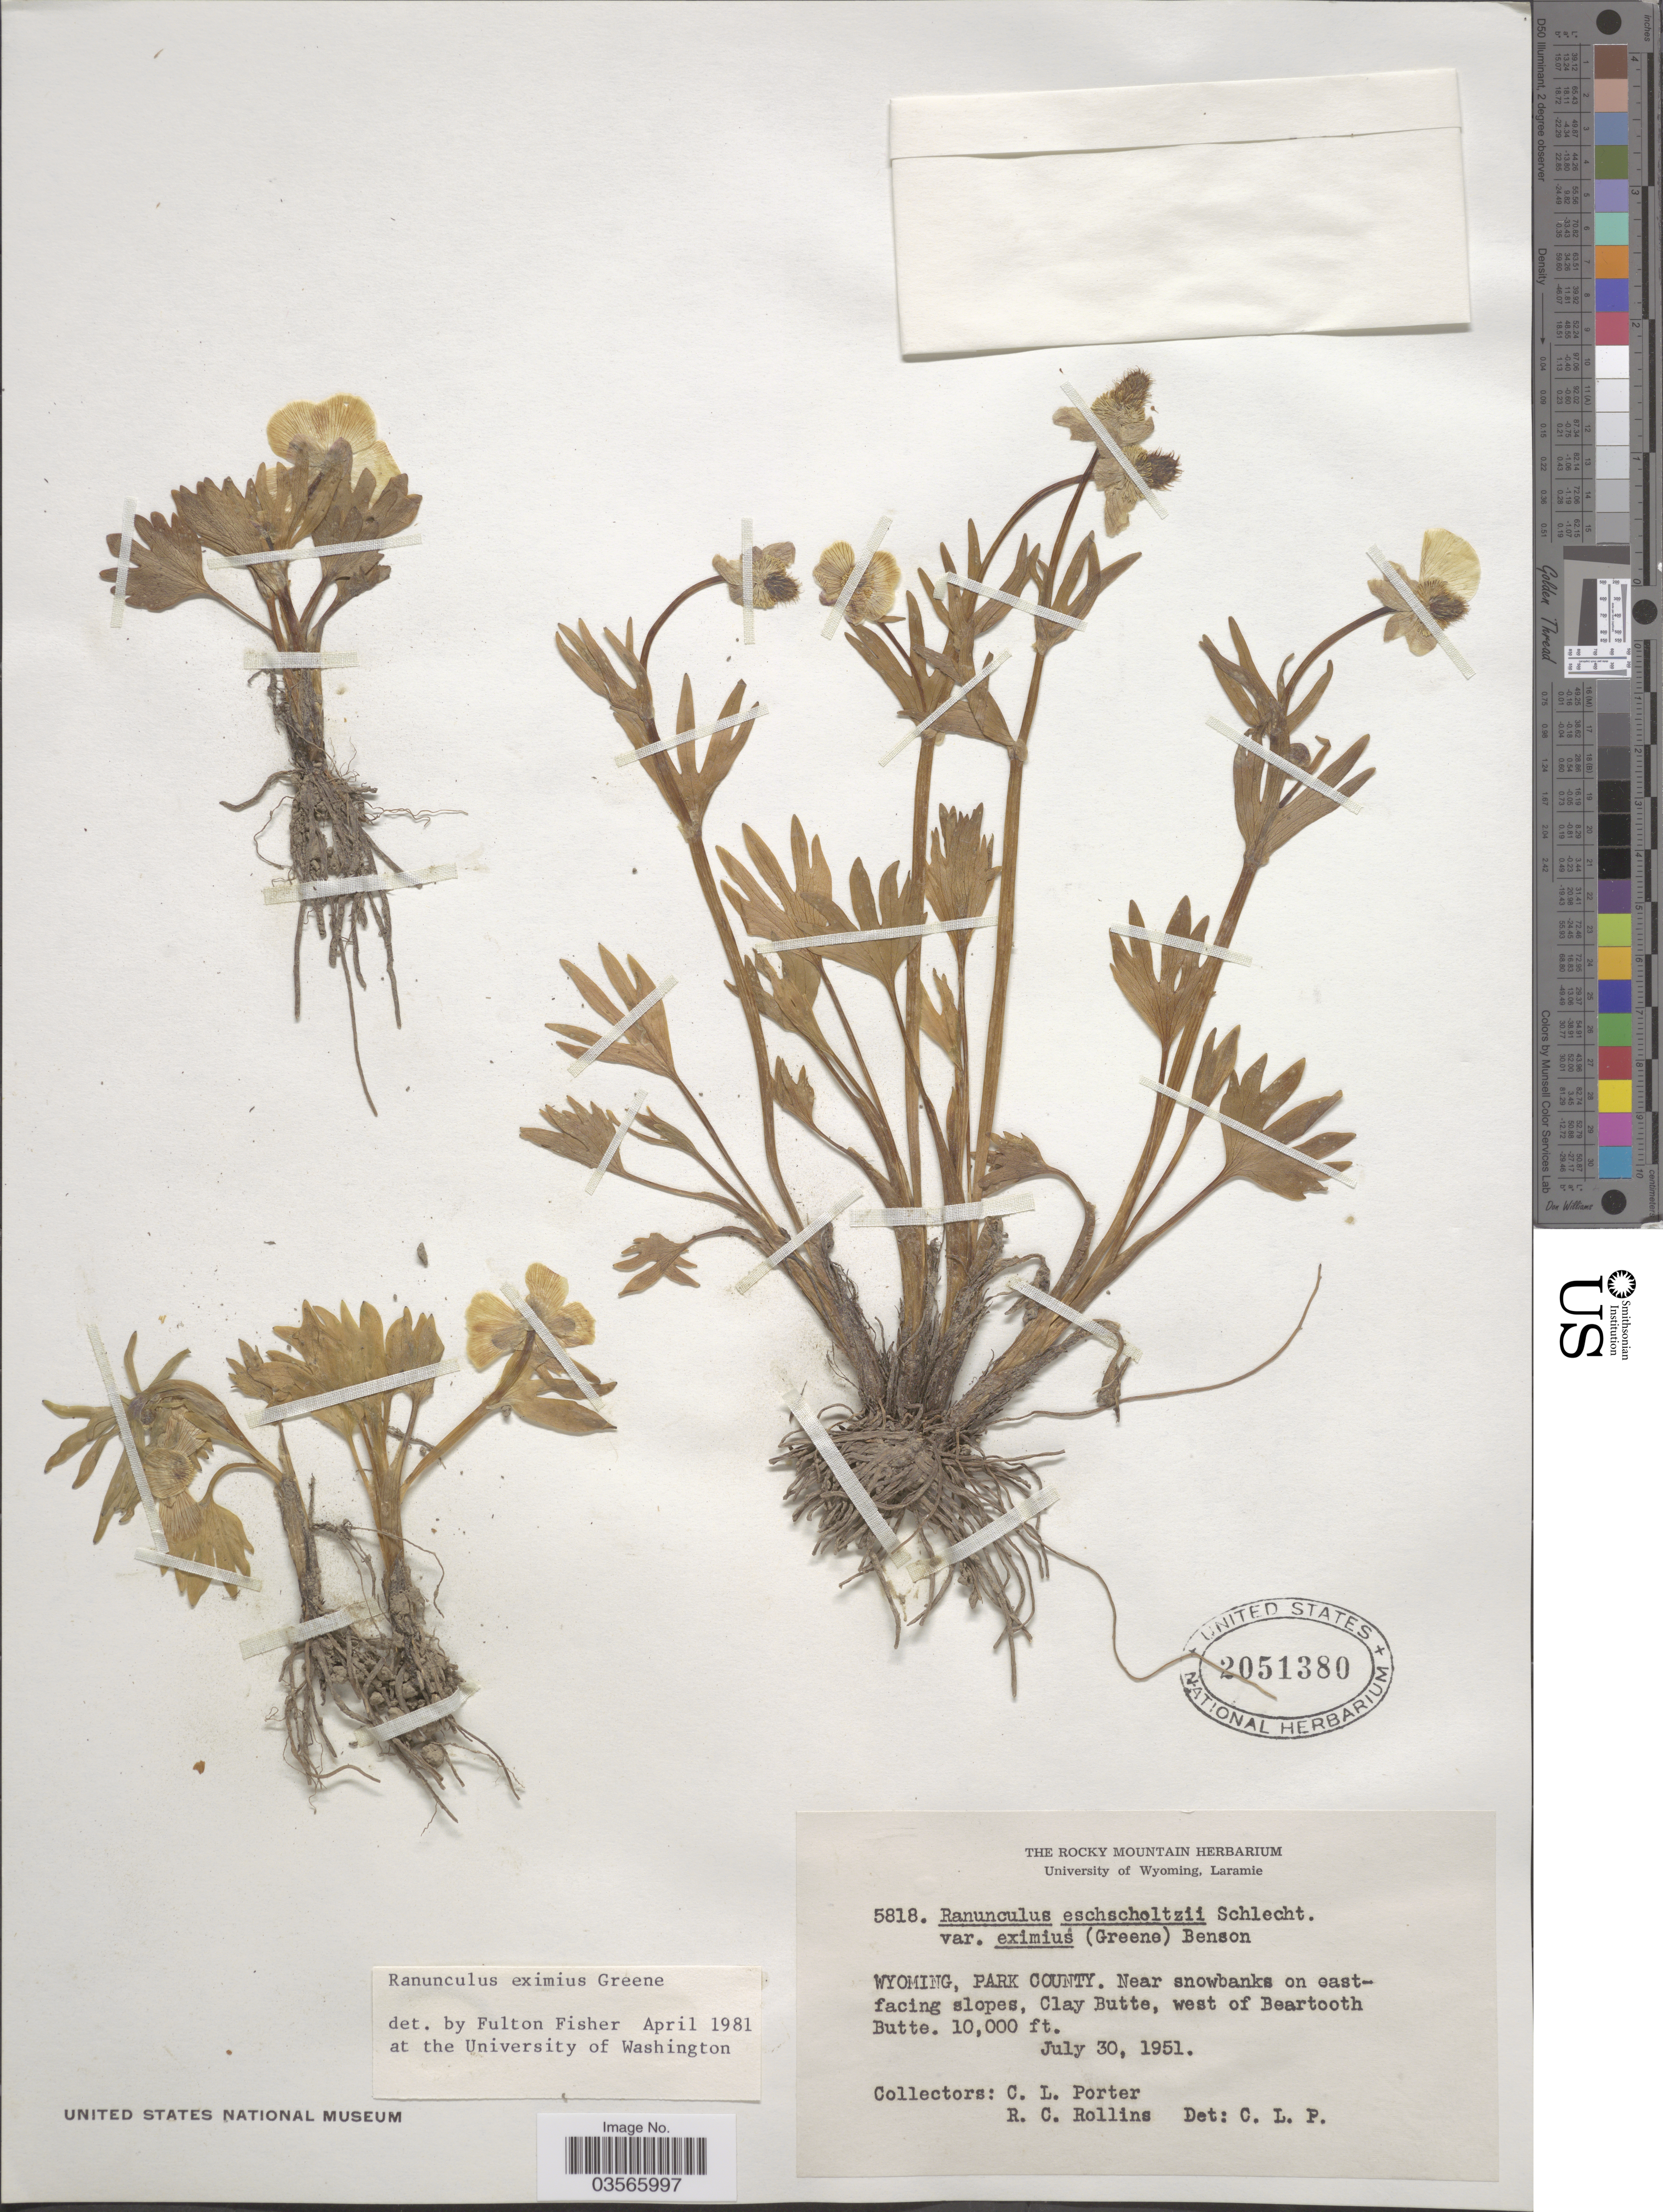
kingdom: Plantae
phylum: Tracheophyta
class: Magnoliopsida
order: Ranunculales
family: Ranunculaceae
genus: Ranunculus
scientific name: Ranunculus eximius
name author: Greene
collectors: C. L. Porter & R. C. Rollins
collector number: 5818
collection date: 1951-07-30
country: United States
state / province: Wyoming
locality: Park County. Near snowbanks on eastfacing slopes, Clay Butte, west of Beartooth Butte.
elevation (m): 3048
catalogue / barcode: US 2051380